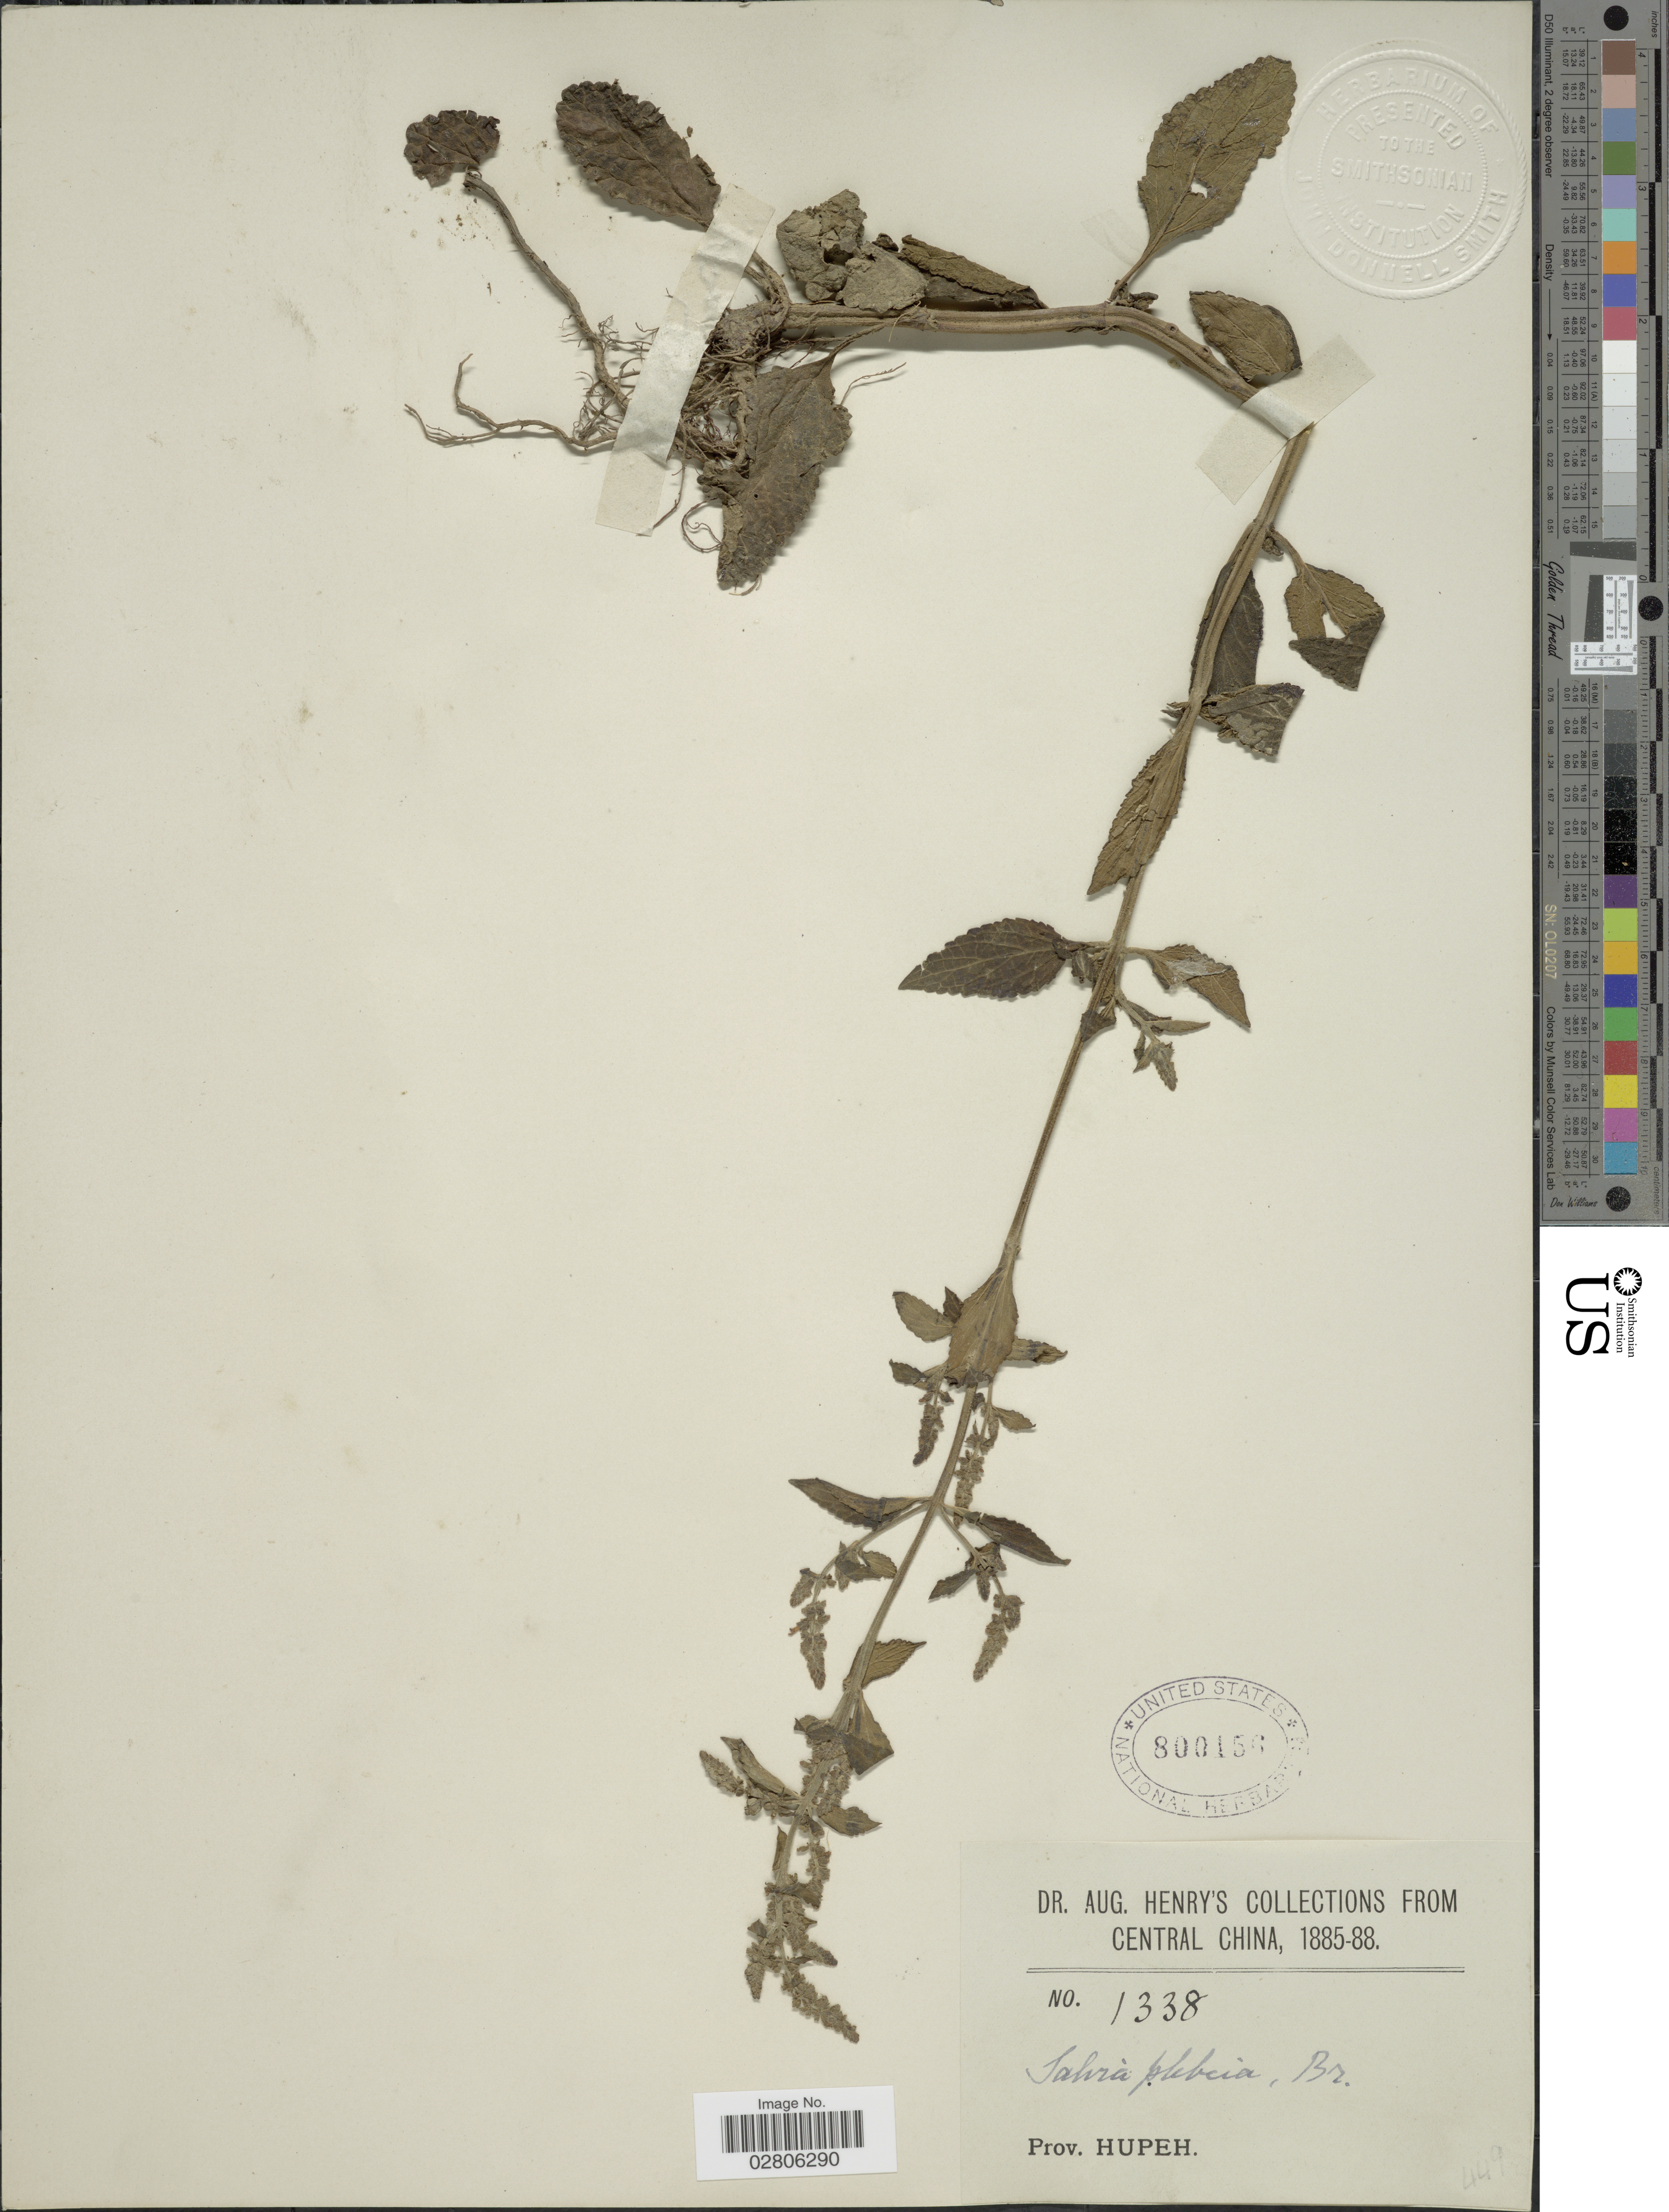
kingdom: Plantae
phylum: Tracheophyta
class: Magnoliopsida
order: Lamiales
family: Lamiaceae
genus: Salvia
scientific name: Salvia plebeia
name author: R. Br.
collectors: A. Henry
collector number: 1338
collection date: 1885/1888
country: China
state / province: Hubei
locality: Central China, Prov. Hupeh.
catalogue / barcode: US 800156